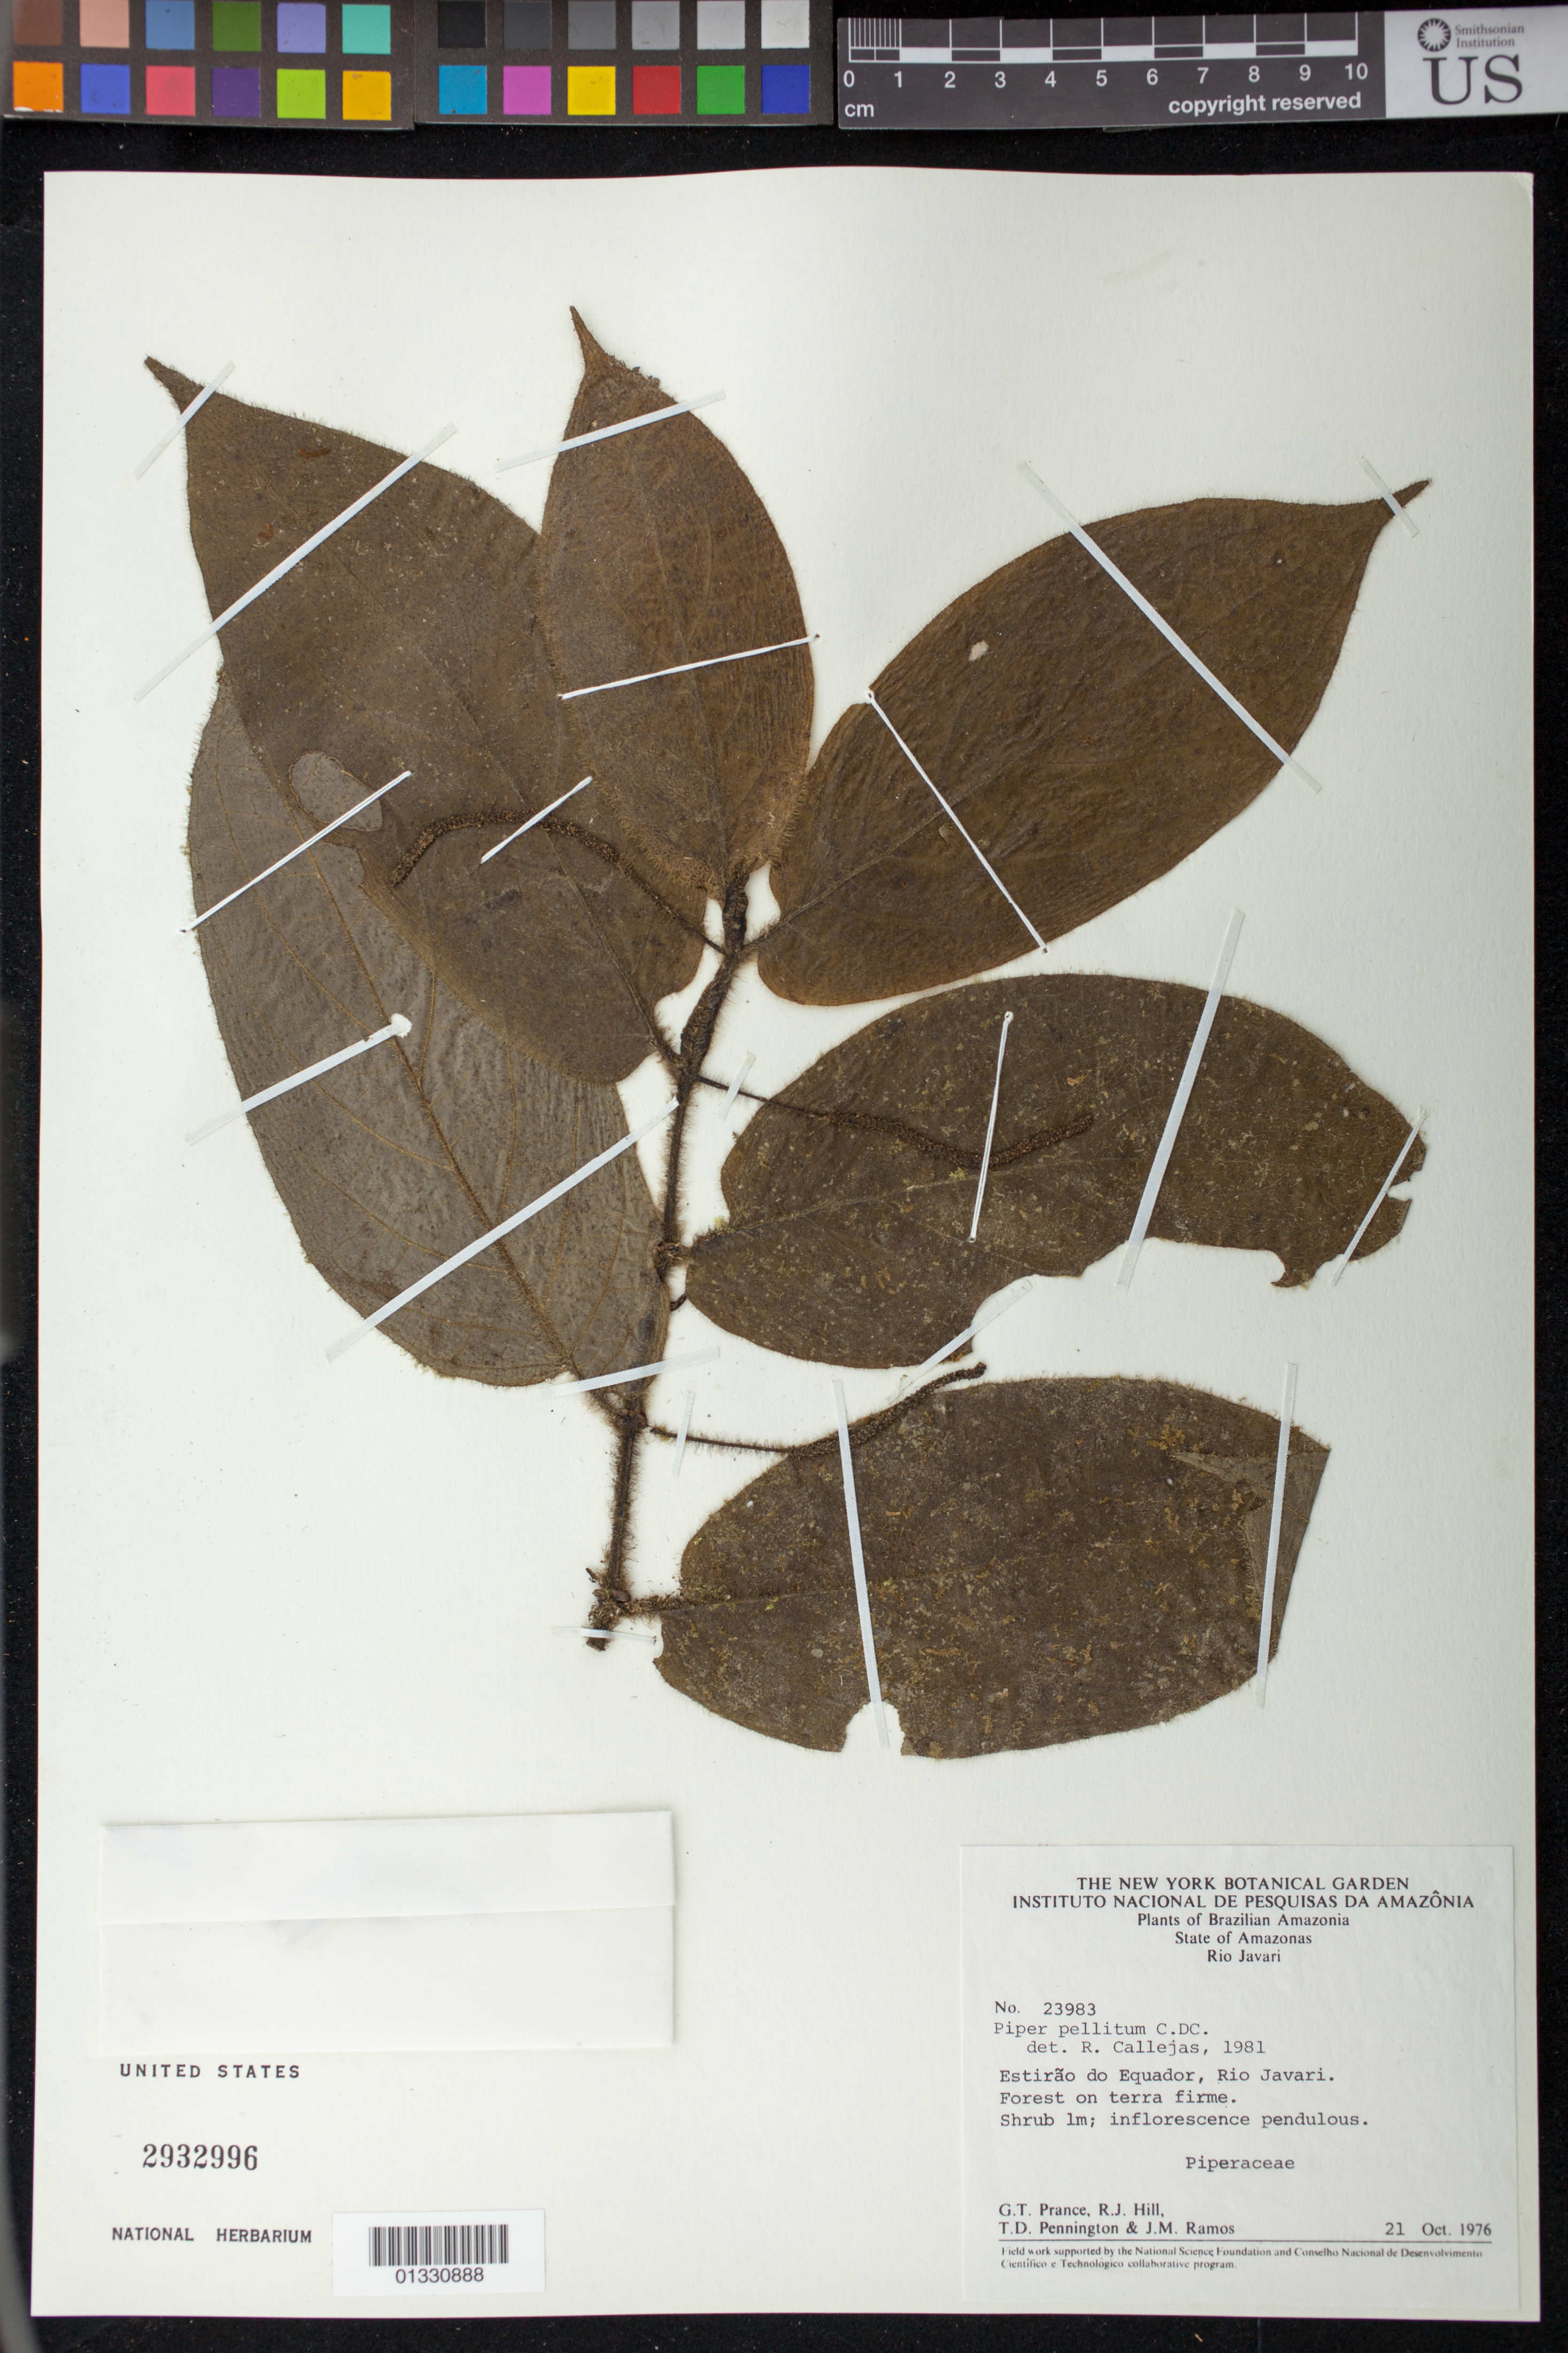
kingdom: Plantae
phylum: Tracheophyta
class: Magnoliopsida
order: Piperales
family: Piperaceae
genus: Piper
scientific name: Piper pellitum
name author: C. DC.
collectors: G. T. Prance, R. J. Hill, T. D. Pennington & J. M. Ramos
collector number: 23983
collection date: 1976-10-21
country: Brazil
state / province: Amazonas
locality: Estirão do Equador, Rio Javari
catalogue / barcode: US 2932996